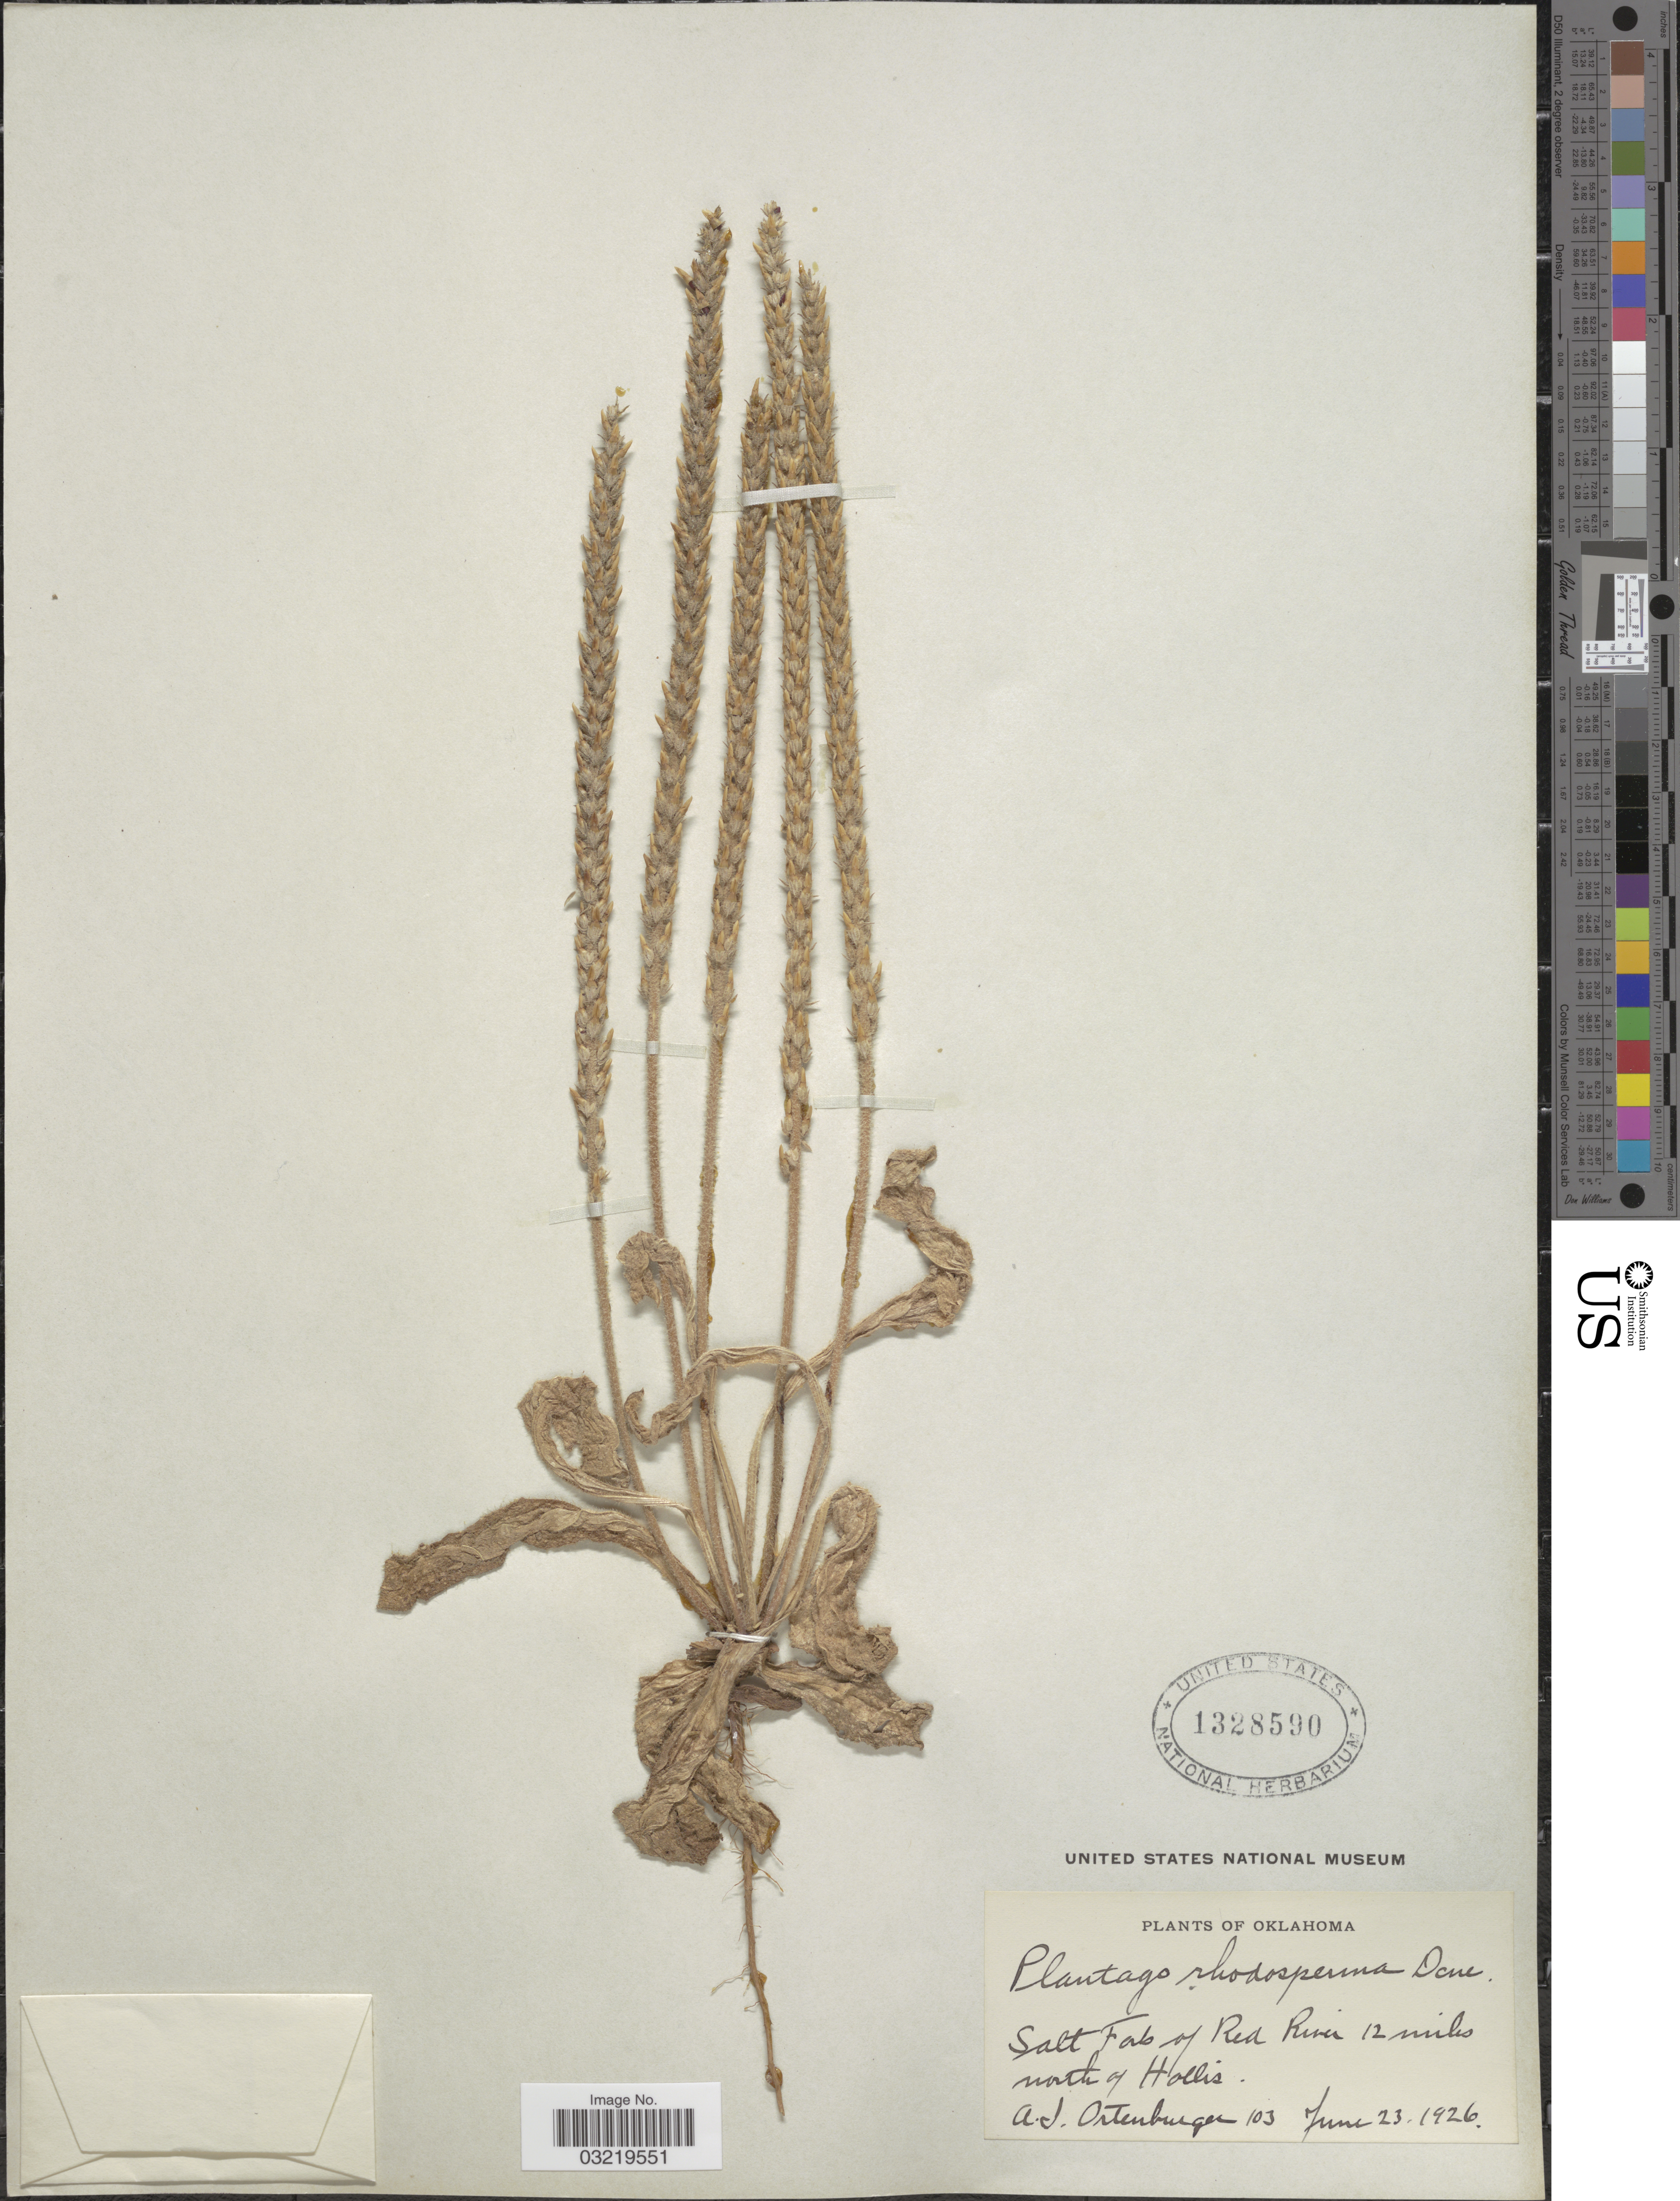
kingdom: Plantae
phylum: Tracheophyta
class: Magnoliopsida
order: Lamiales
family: Plantaginaceae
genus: Plantago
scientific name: Plantago rhodosperma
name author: Decne.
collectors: A. Ortenburger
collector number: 103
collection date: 1926-06-23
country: United States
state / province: Oklahoma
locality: Salt Fab of Red River 12 miles north of Hollis.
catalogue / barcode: US 1328590